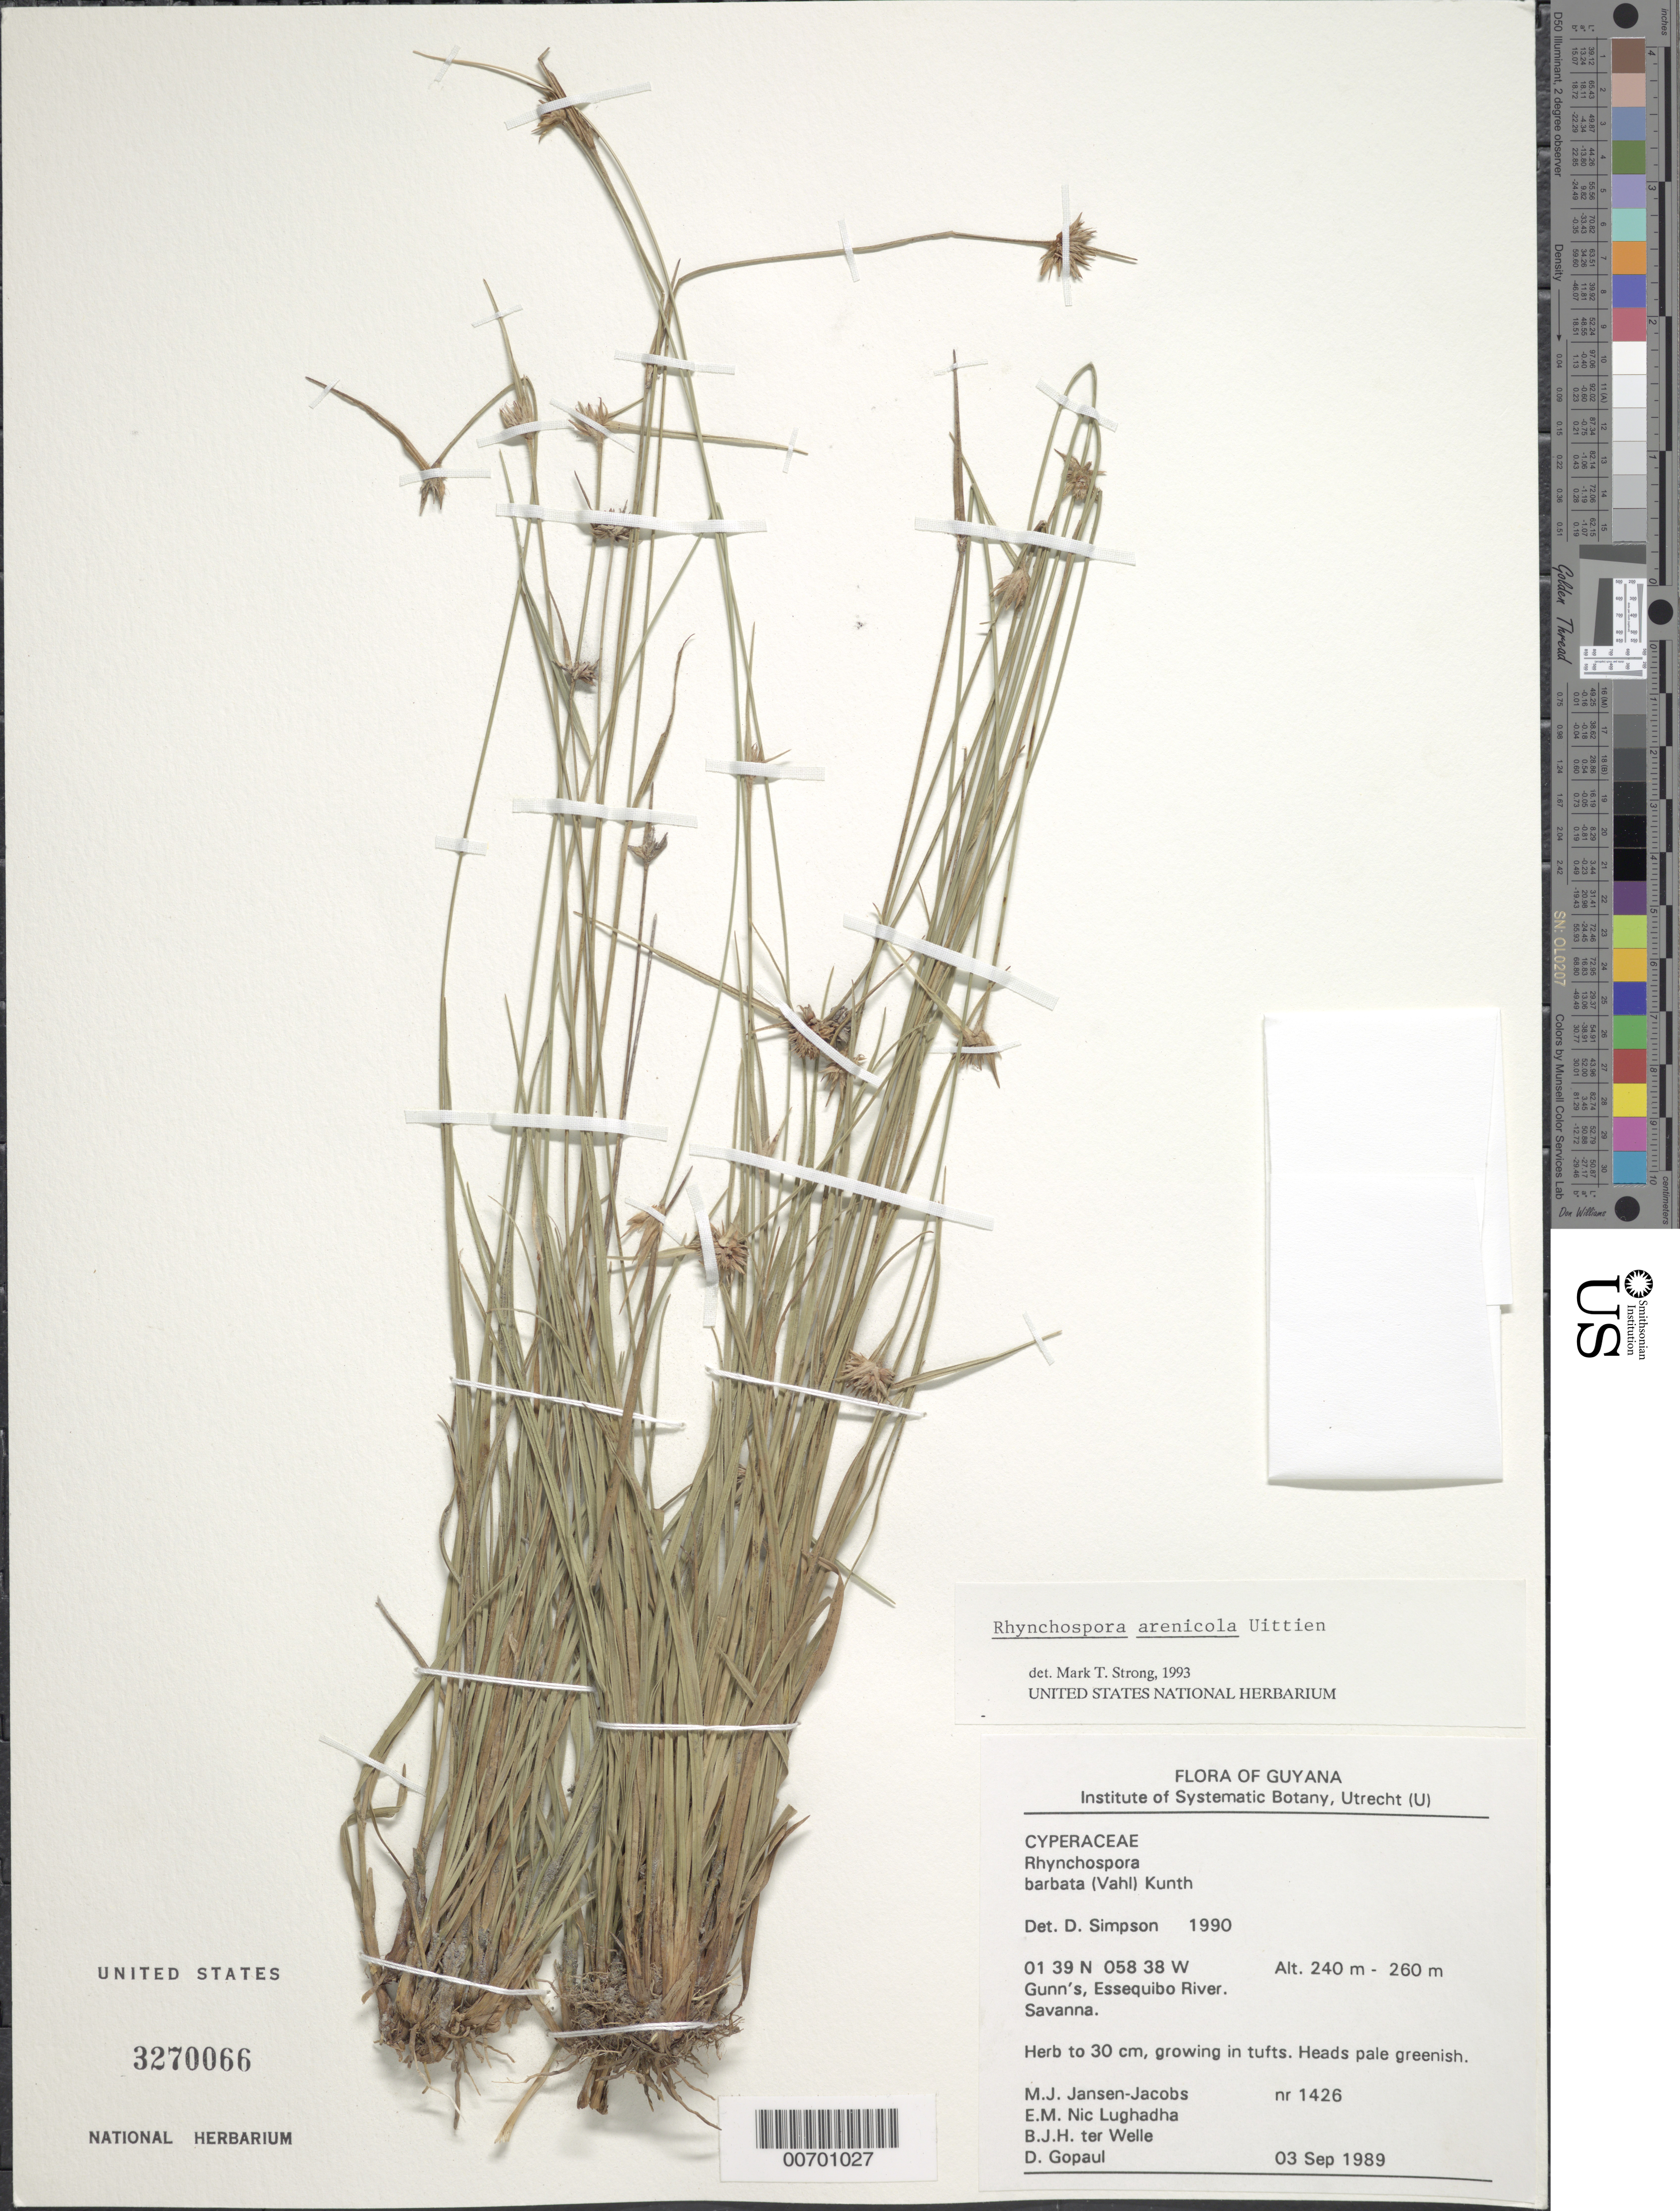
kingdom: Plantae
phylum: Tracheophyta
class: Liliopsida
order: Poales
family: Cyperaceae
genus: Rhynchospora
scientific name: Rhynchospora arenicola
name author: Uittien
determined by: Strong, M. T., (US), Smithsonian Institution - National Museum of Natural History (UNITED STATES)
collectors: M. J. Jansen-Jacobs, E. Nic Lughadha, B. Welle & D. Gopaul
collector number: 1426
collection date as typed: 3-Sep-89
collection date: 1989-09-03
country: Guyana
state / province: U. Takutu-U. Essequibo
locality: Gunn's, Essequibo River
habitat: Savanna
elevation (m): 240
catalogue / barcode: US 3270066